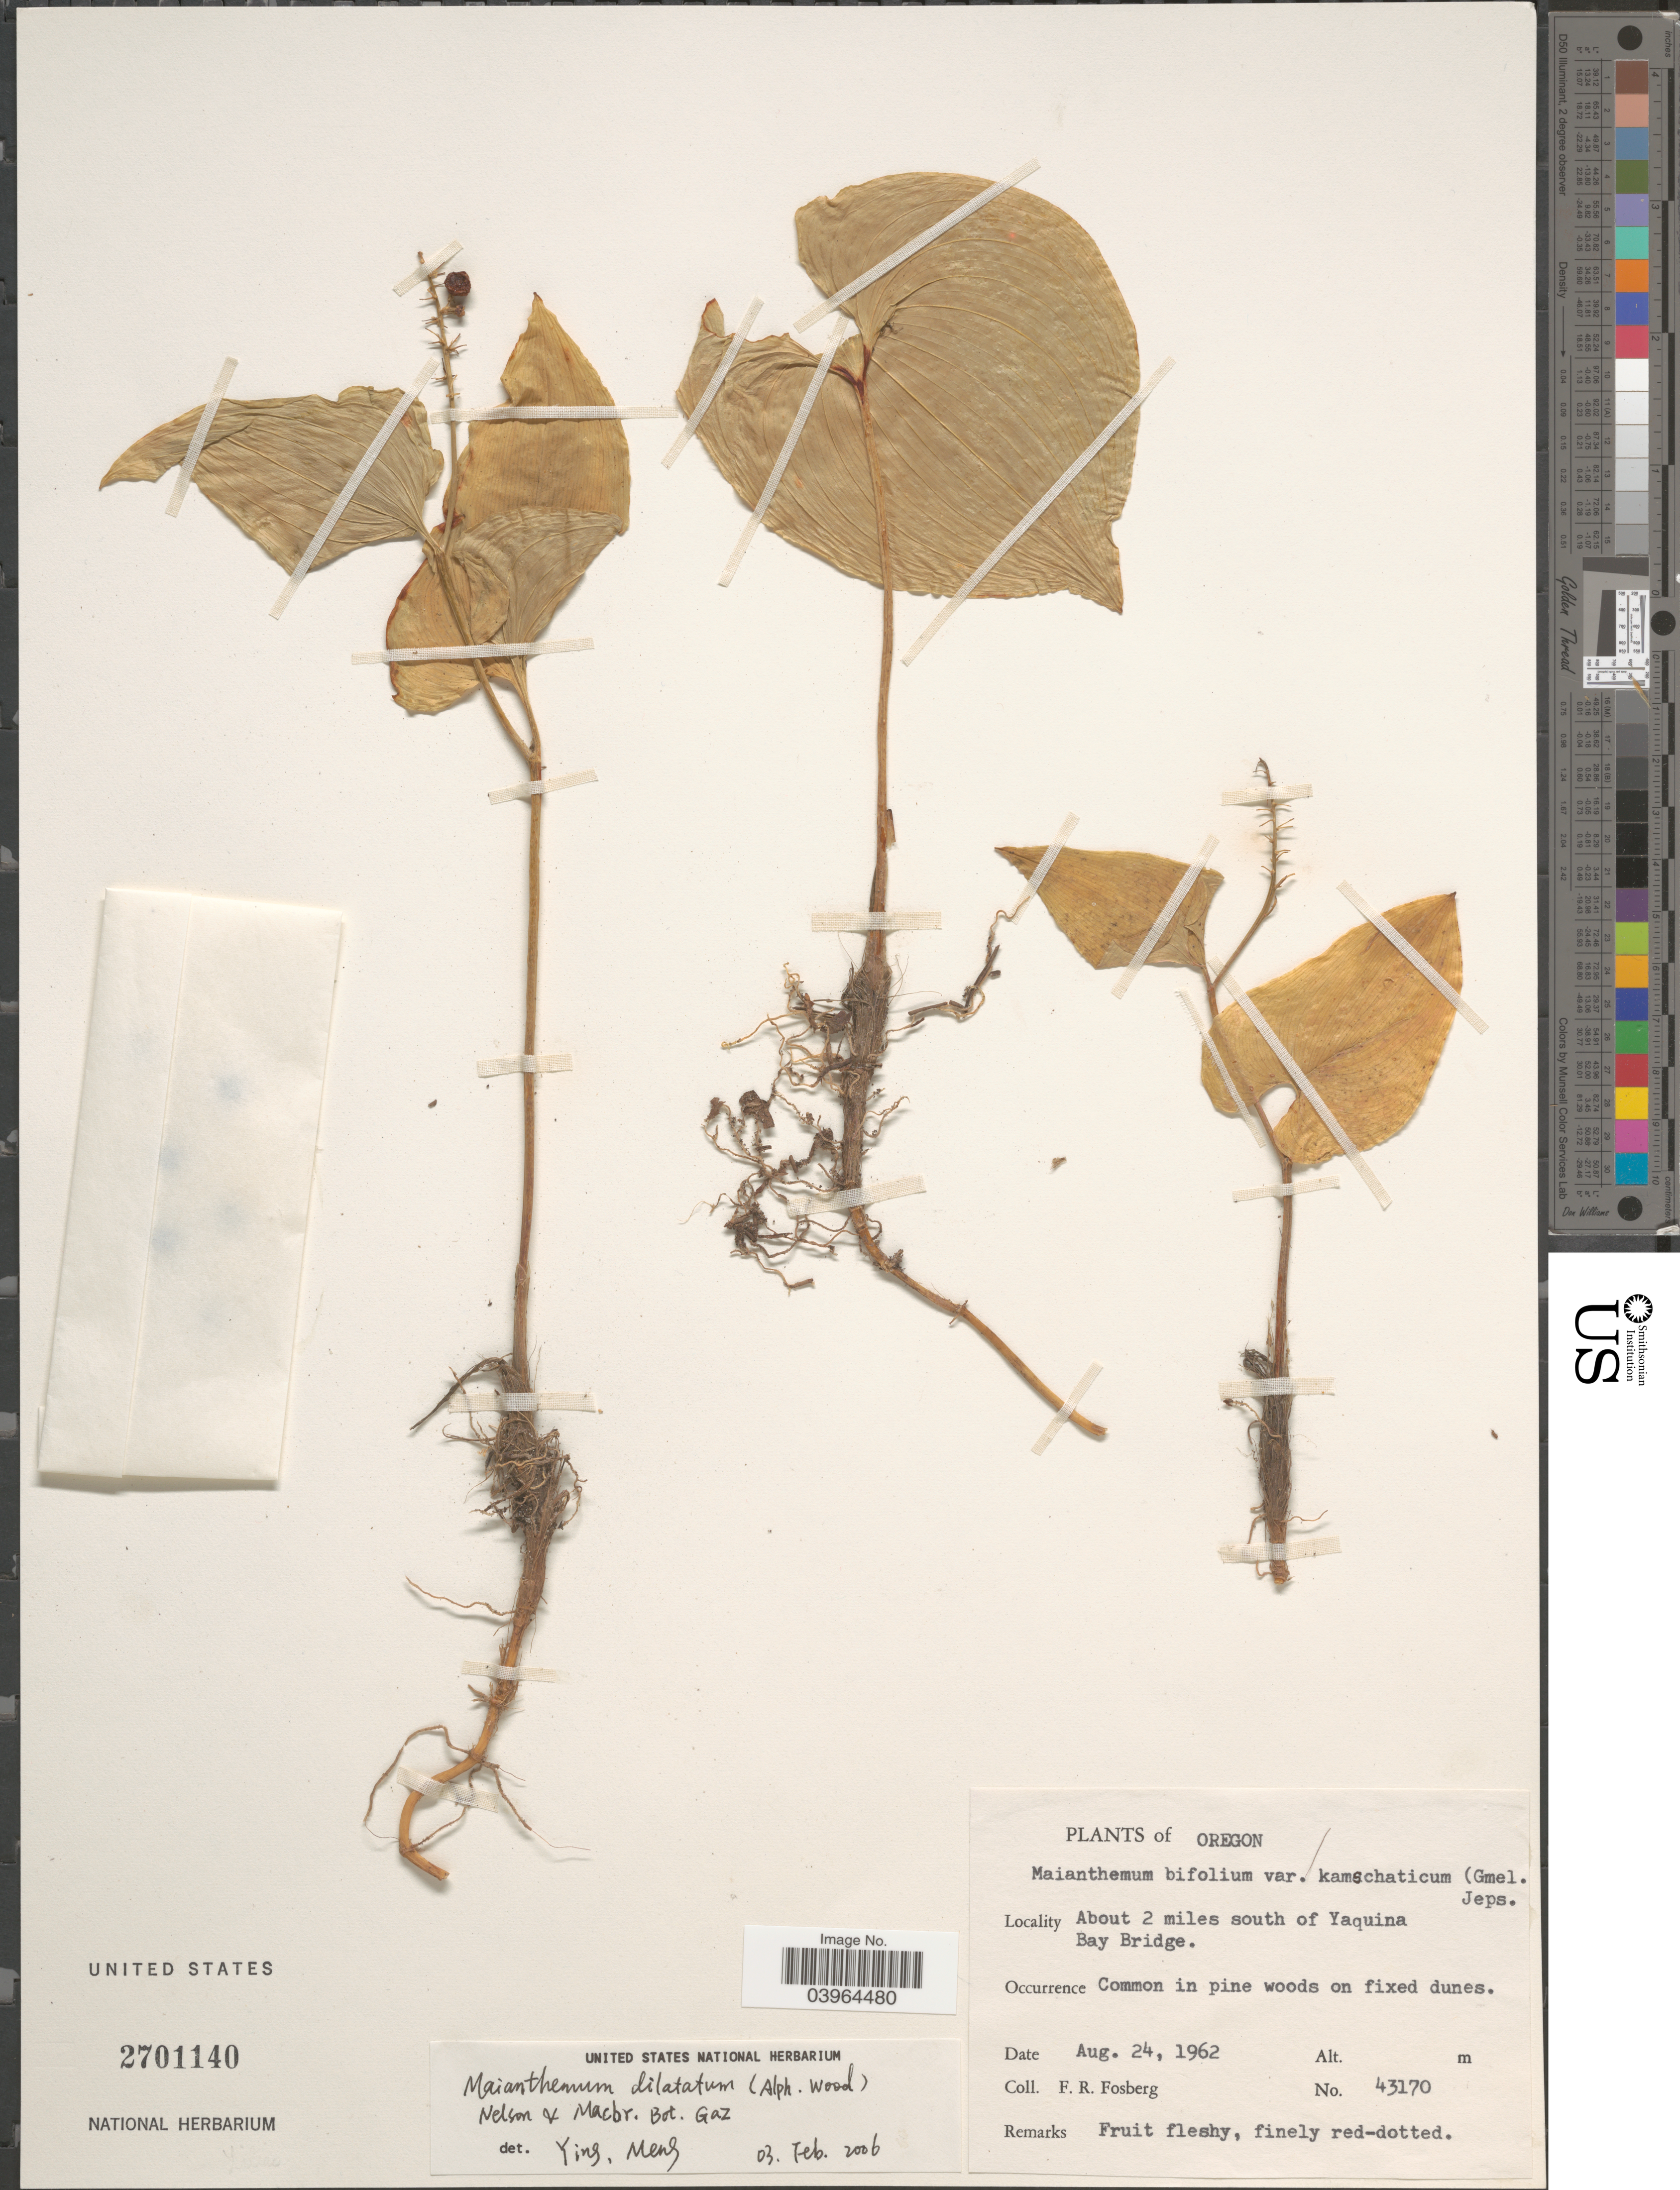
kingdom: Plantae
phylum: Tracheophyta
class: Liliopsida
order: Asparagales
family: Asparagaceae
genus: Maianthemum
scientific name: Maianthemum dilatatum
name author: (Alph. Wood) A. Nelson & J.F. Macbr.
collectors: F. R. Fosberg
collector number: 43170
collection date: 1962-08-24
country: United States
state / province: Oregon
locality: About 2 miles south of Yaquina Bay Bridge.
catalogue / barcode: US 2701140